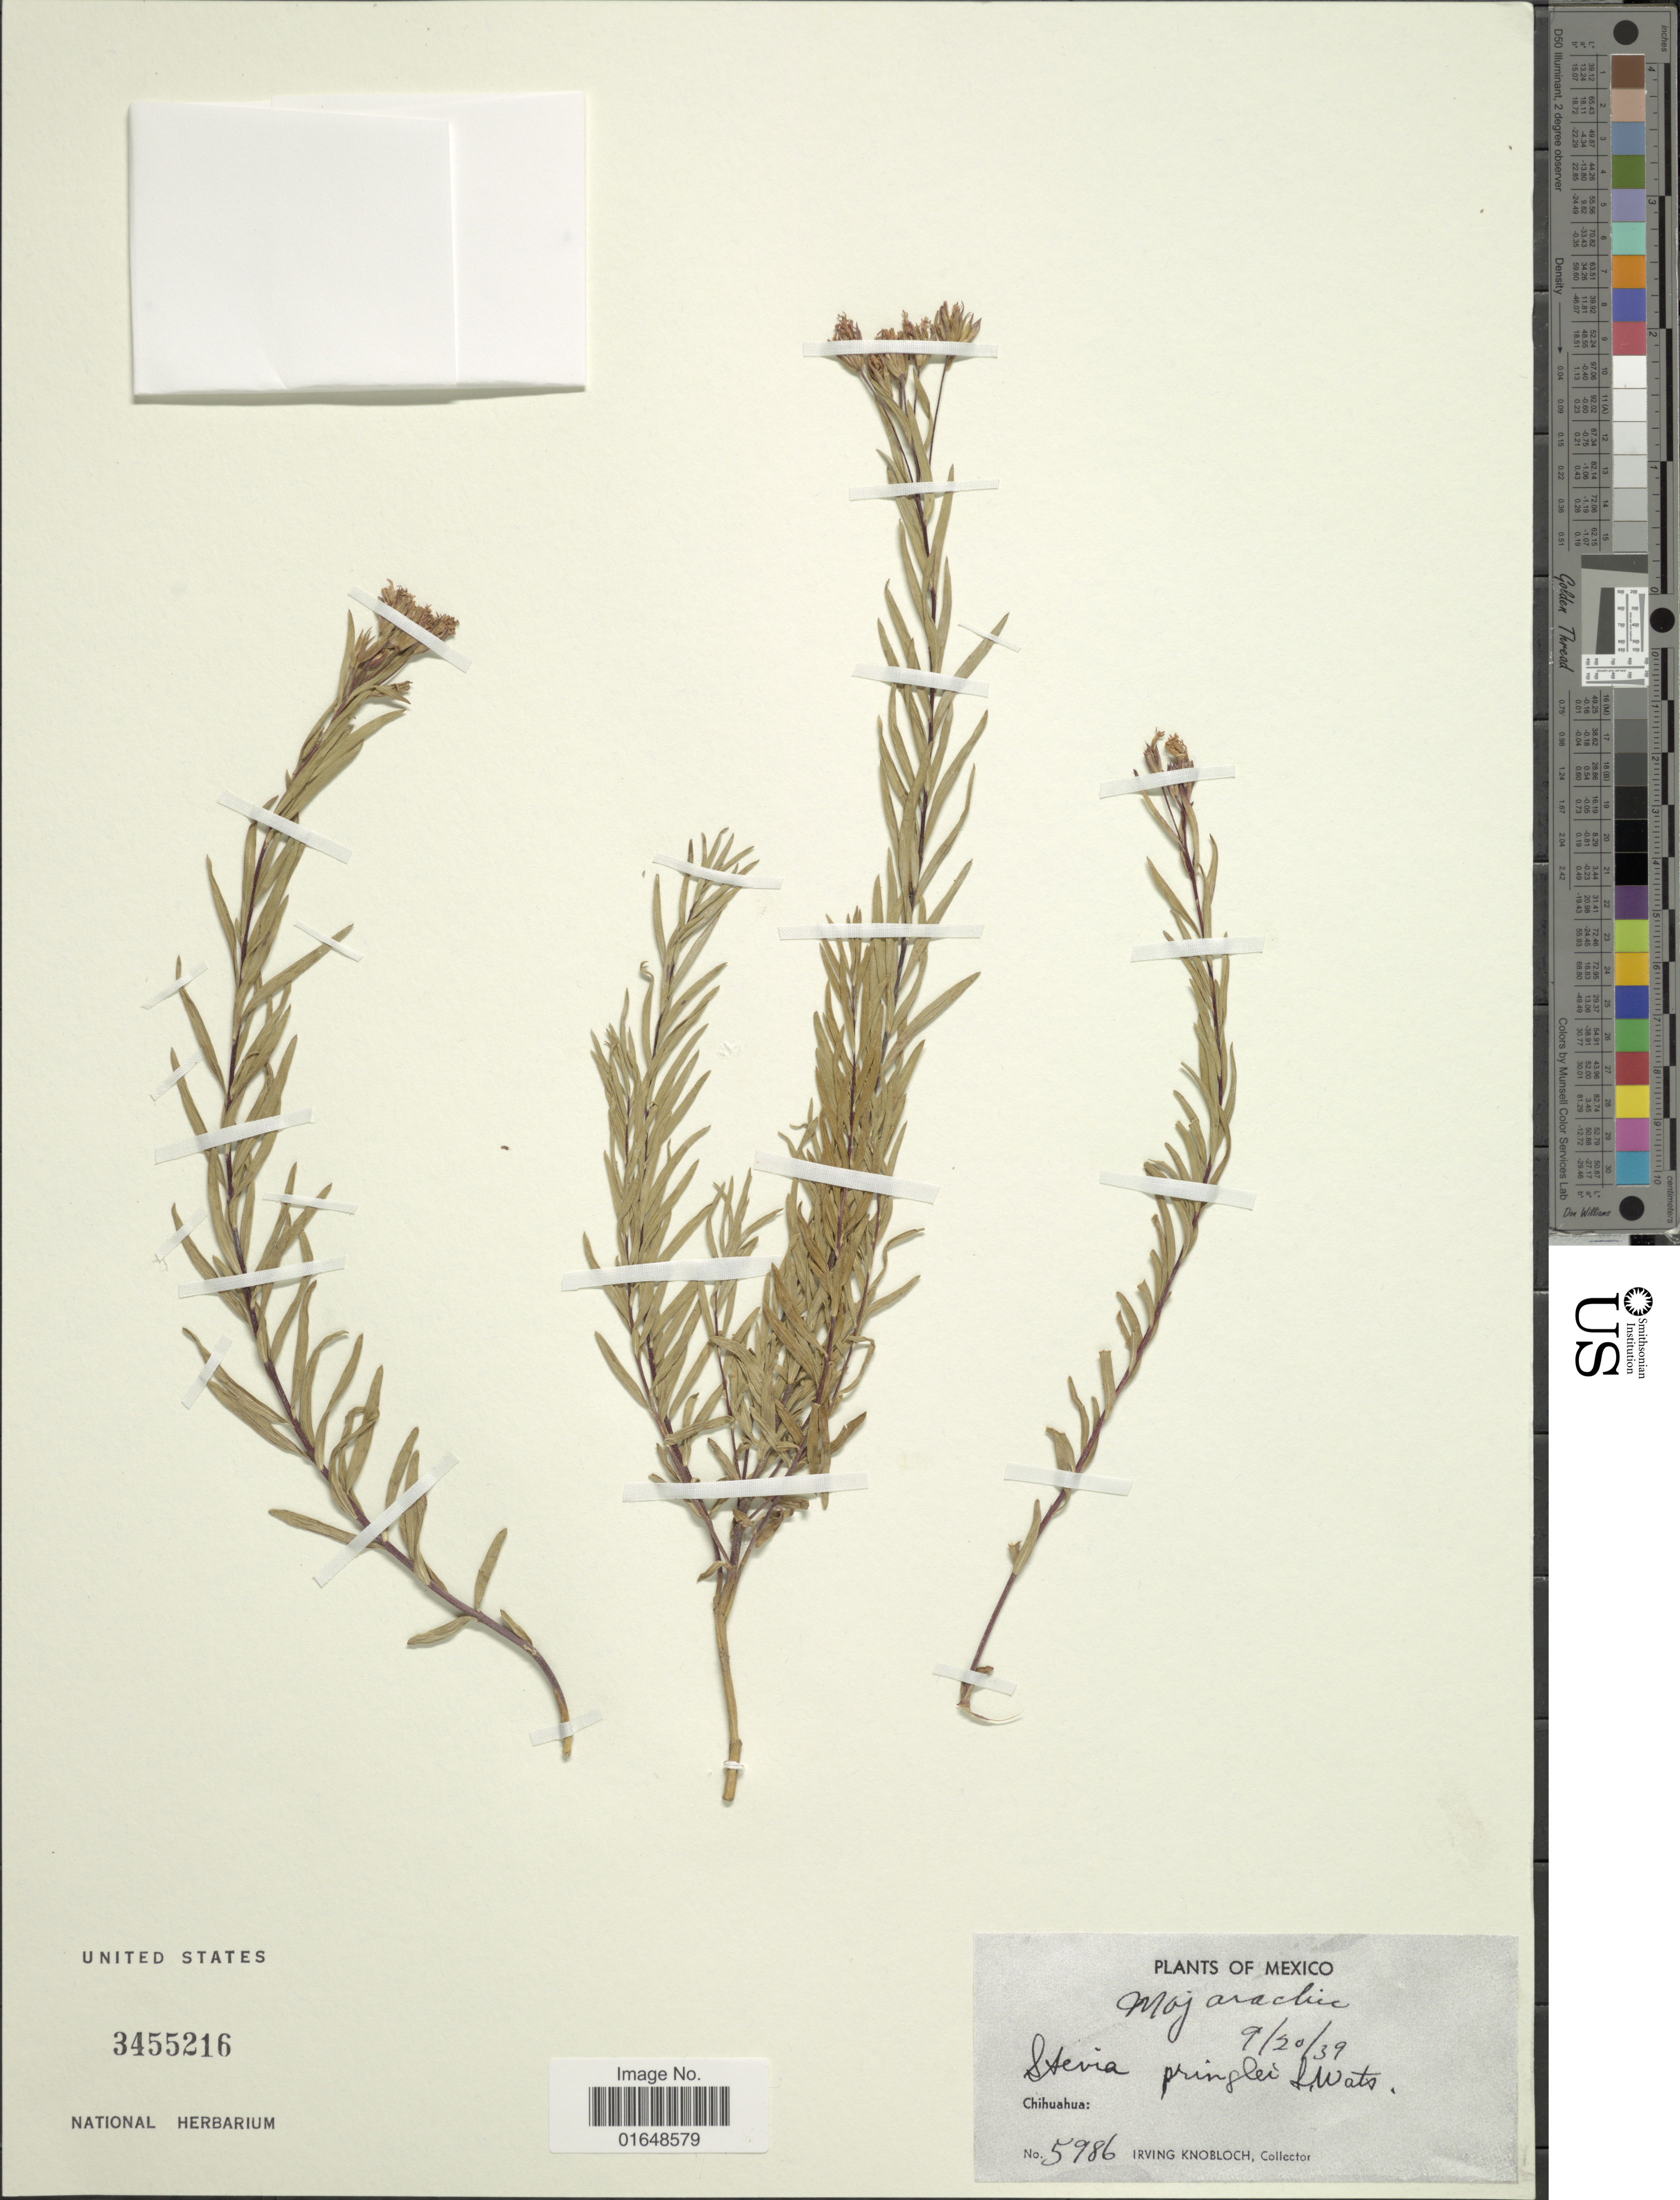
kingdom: Plantae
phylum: Tracheophyta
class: Magnoliopsida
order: Asterales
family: Asteraceae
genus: Cronquistia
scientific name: Cronquistia pringlei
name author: (S. Watson) R.M. King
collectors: I. W. Knobloch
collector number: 5986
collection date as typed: Transcribed d/m/y: 20/9/39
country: Mexico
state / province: Chihuahua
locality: Mojarachic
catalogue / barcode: US 3455216